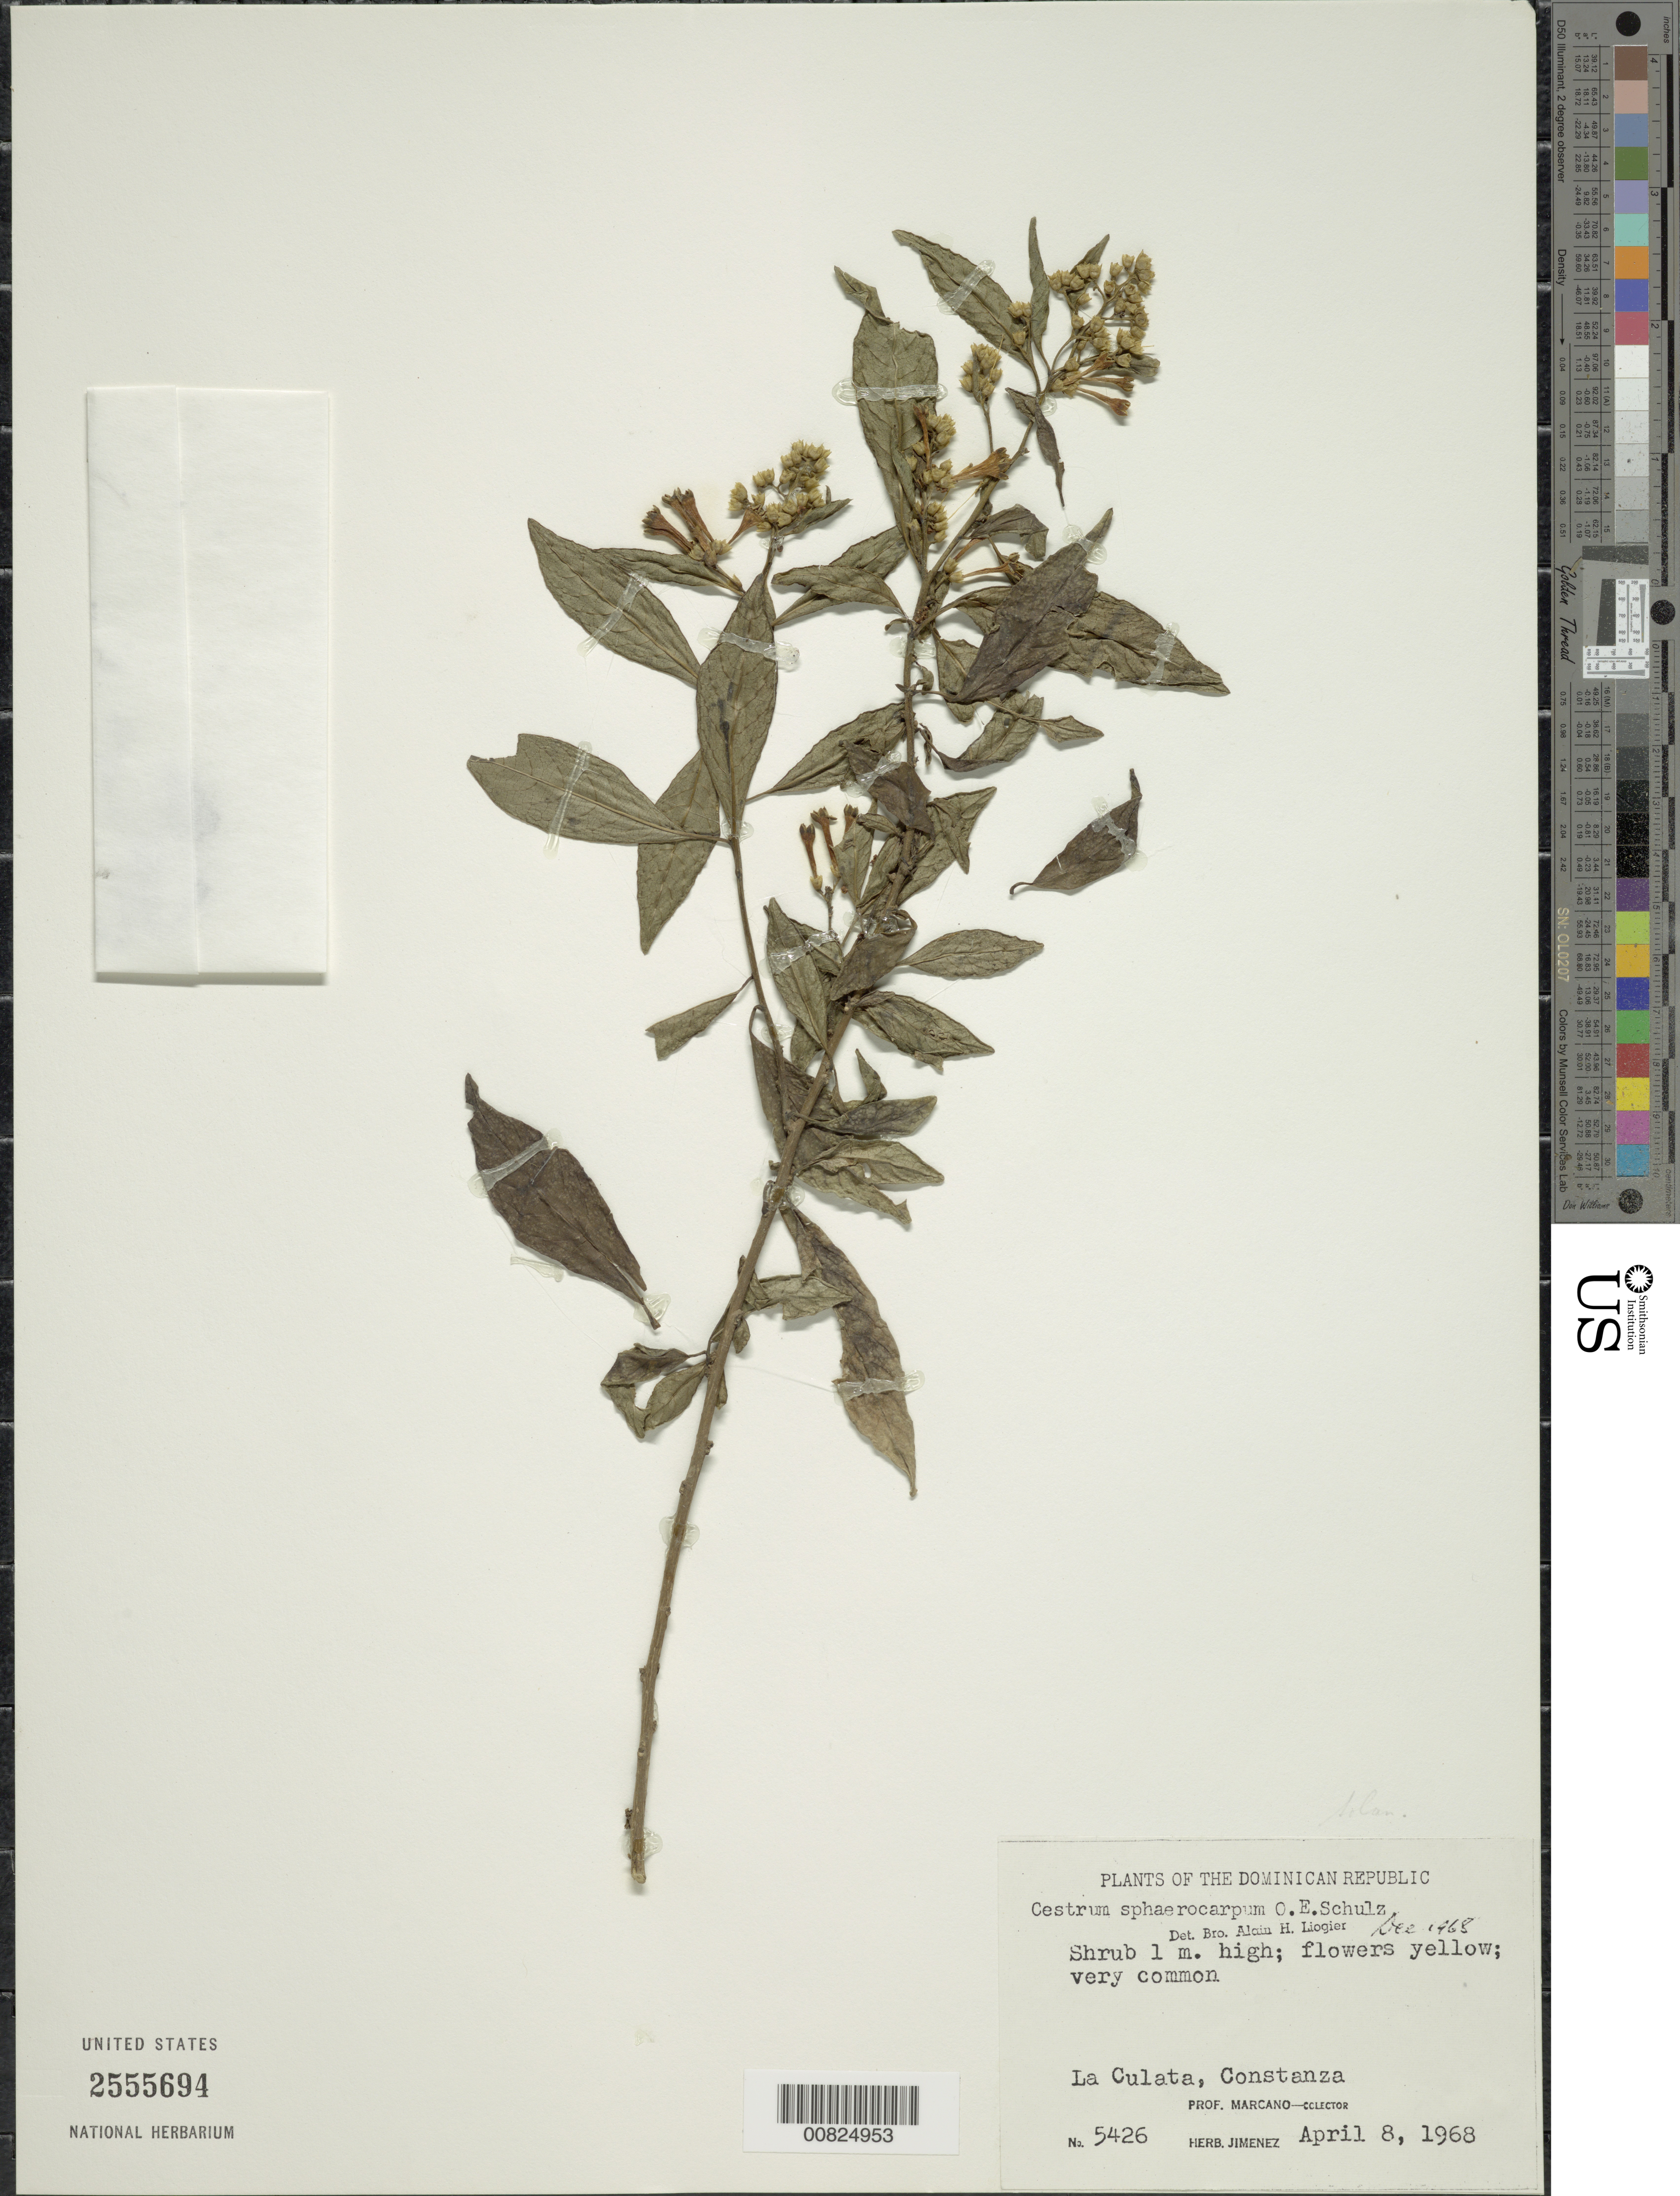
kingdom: Plantae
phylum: Tracheophyta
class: Magnoliopsida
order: Solanales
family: Solanaceae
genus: Cestrum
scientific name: Cestrum sphaerocarpum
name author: O.E. Schulz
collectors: J. J. Jiménez Almonte & E. J. Marcano F.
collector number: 5426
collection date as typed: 08 Apr 1968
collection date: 1968-04-08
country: Dominican Republic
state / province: La Vega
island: Hispaniola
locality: La Culata, Constanza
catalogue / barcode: US 2555694